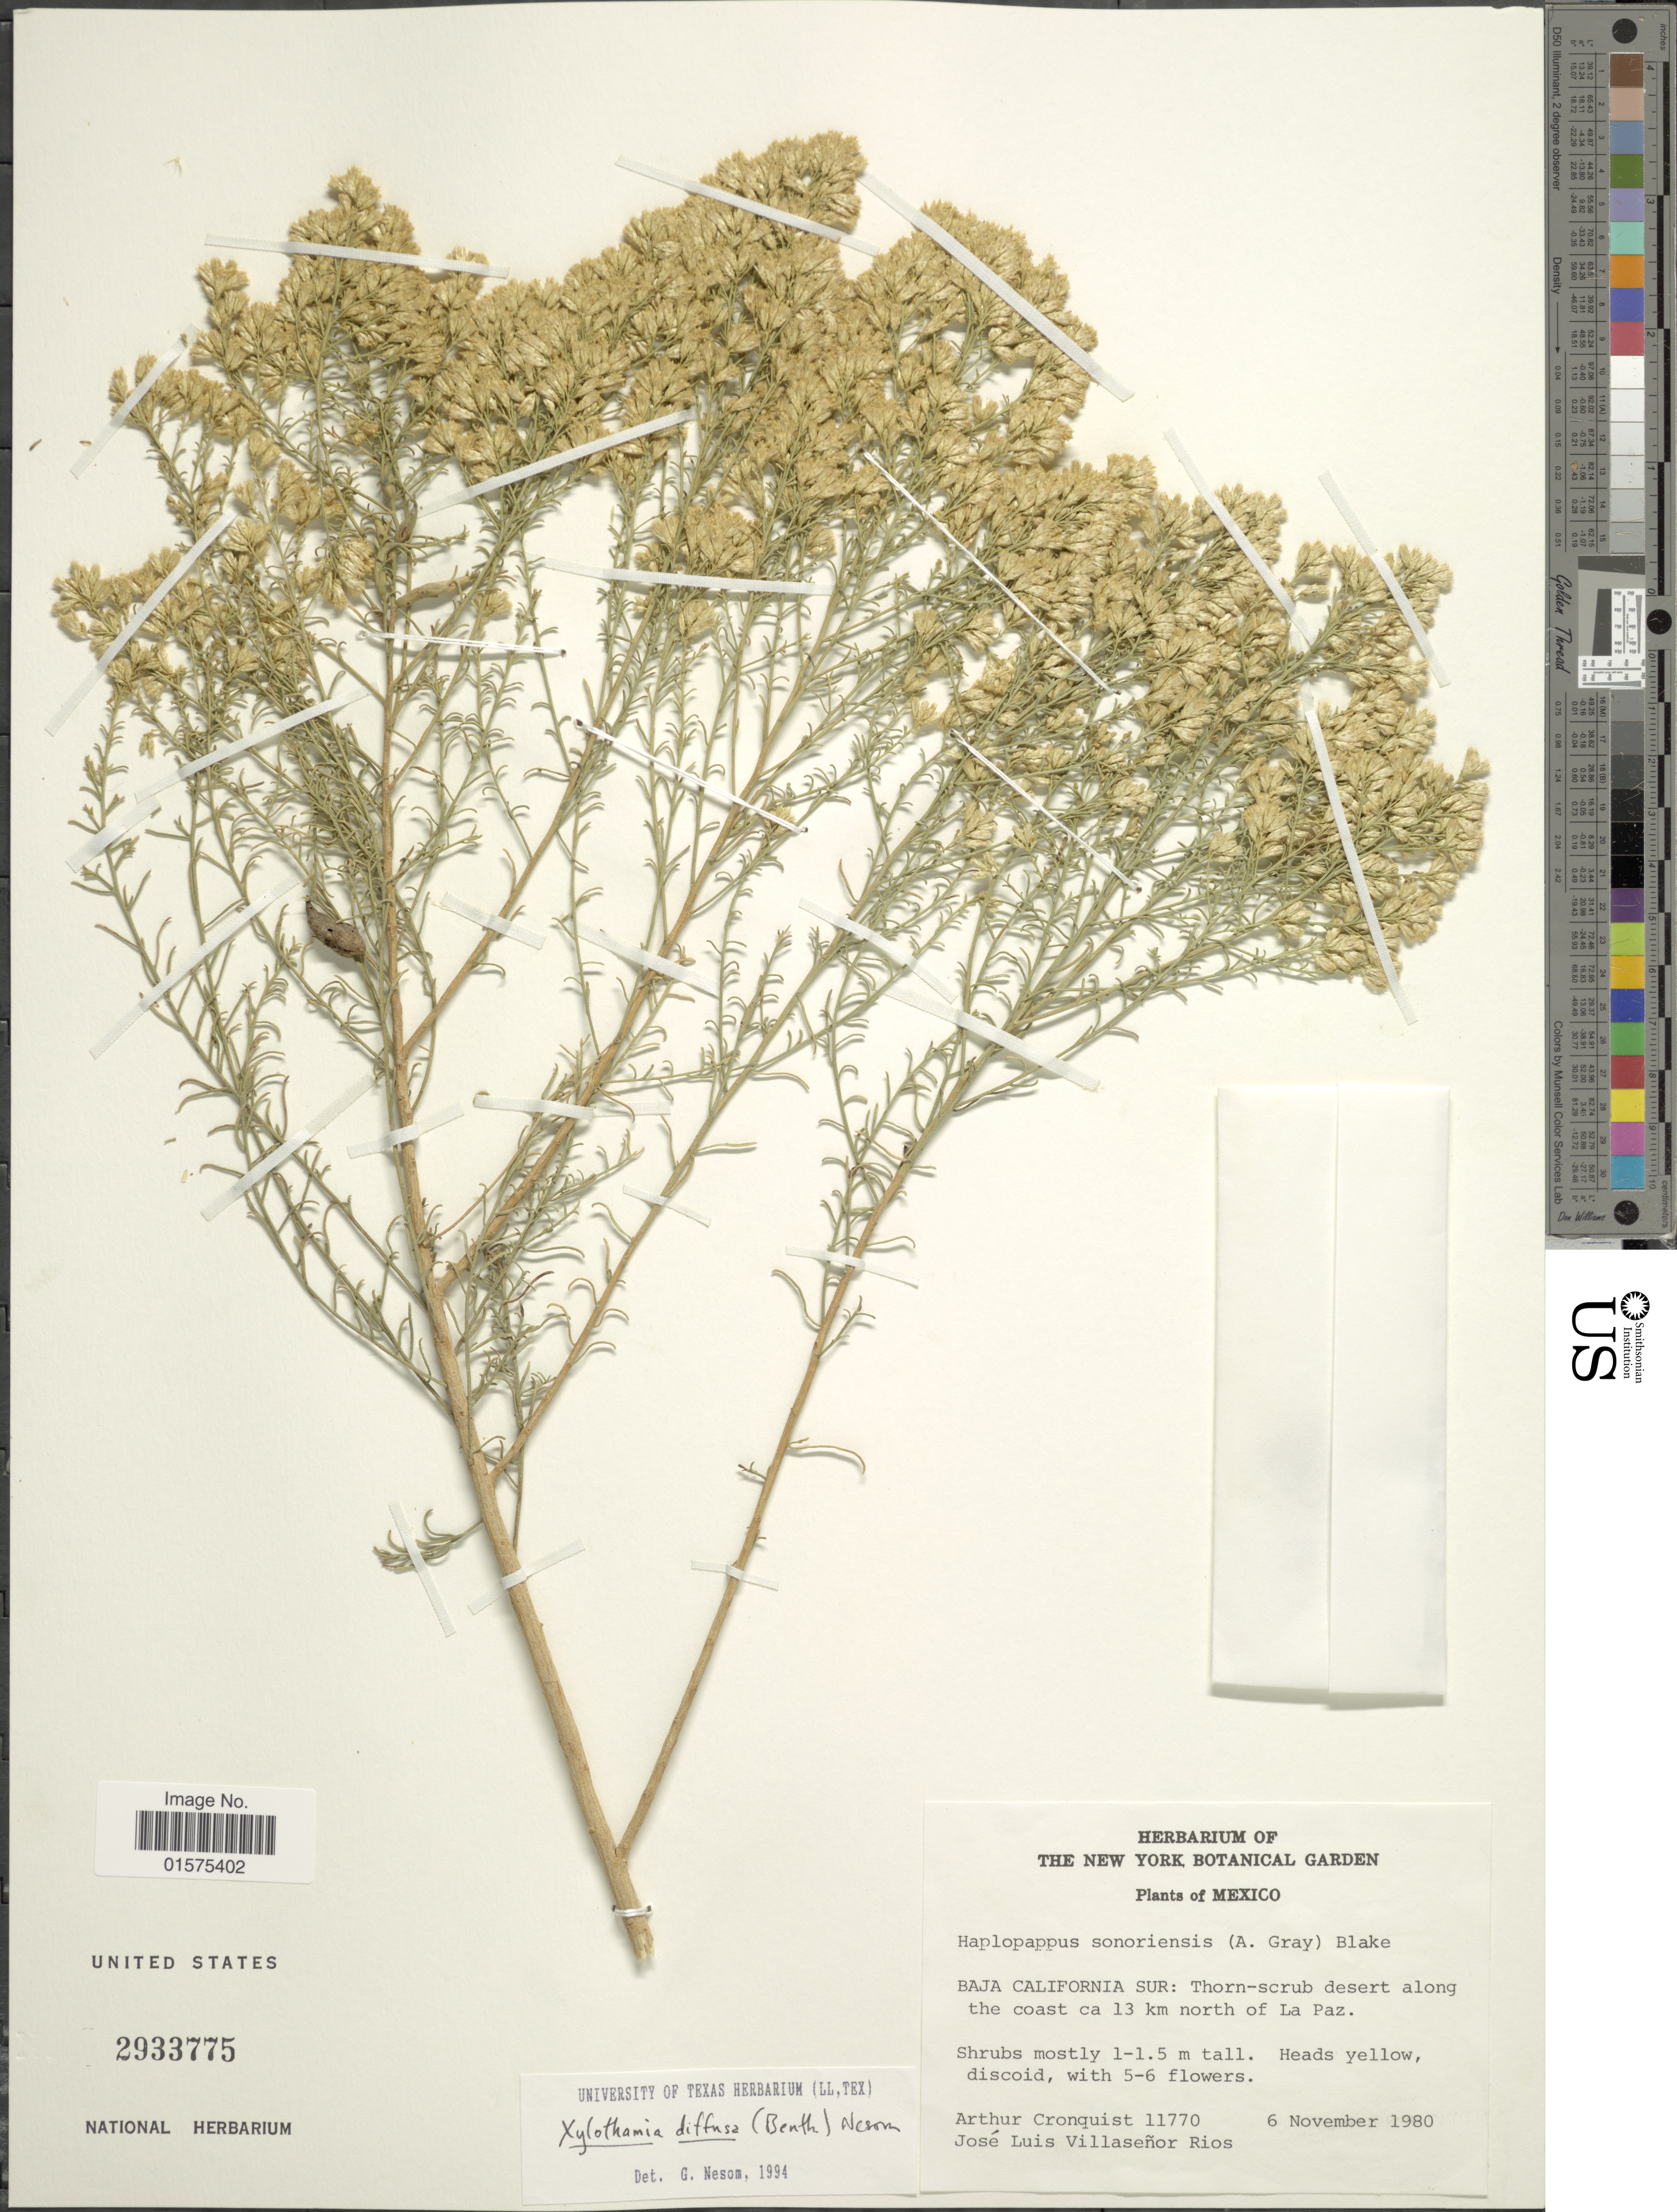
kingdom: Plantae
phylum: Tracheophyta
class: Magnoliopsida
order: Asterales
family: Asteraceae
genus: Xylothamia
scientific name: Xylothamia diffusa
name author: (Benth.) G.L. Nesom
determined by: Urbatsch, Lowell E., Curator (LSU), Louisiana State University (UNITED STATES)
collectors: A. J. Cronquist & J. L. Villasenor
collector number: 11770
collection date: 1980-11-06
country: Mexico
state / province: Baja California Sur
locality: Desert along the coast ca 13 km north of La Paz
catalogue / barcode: US 2933775